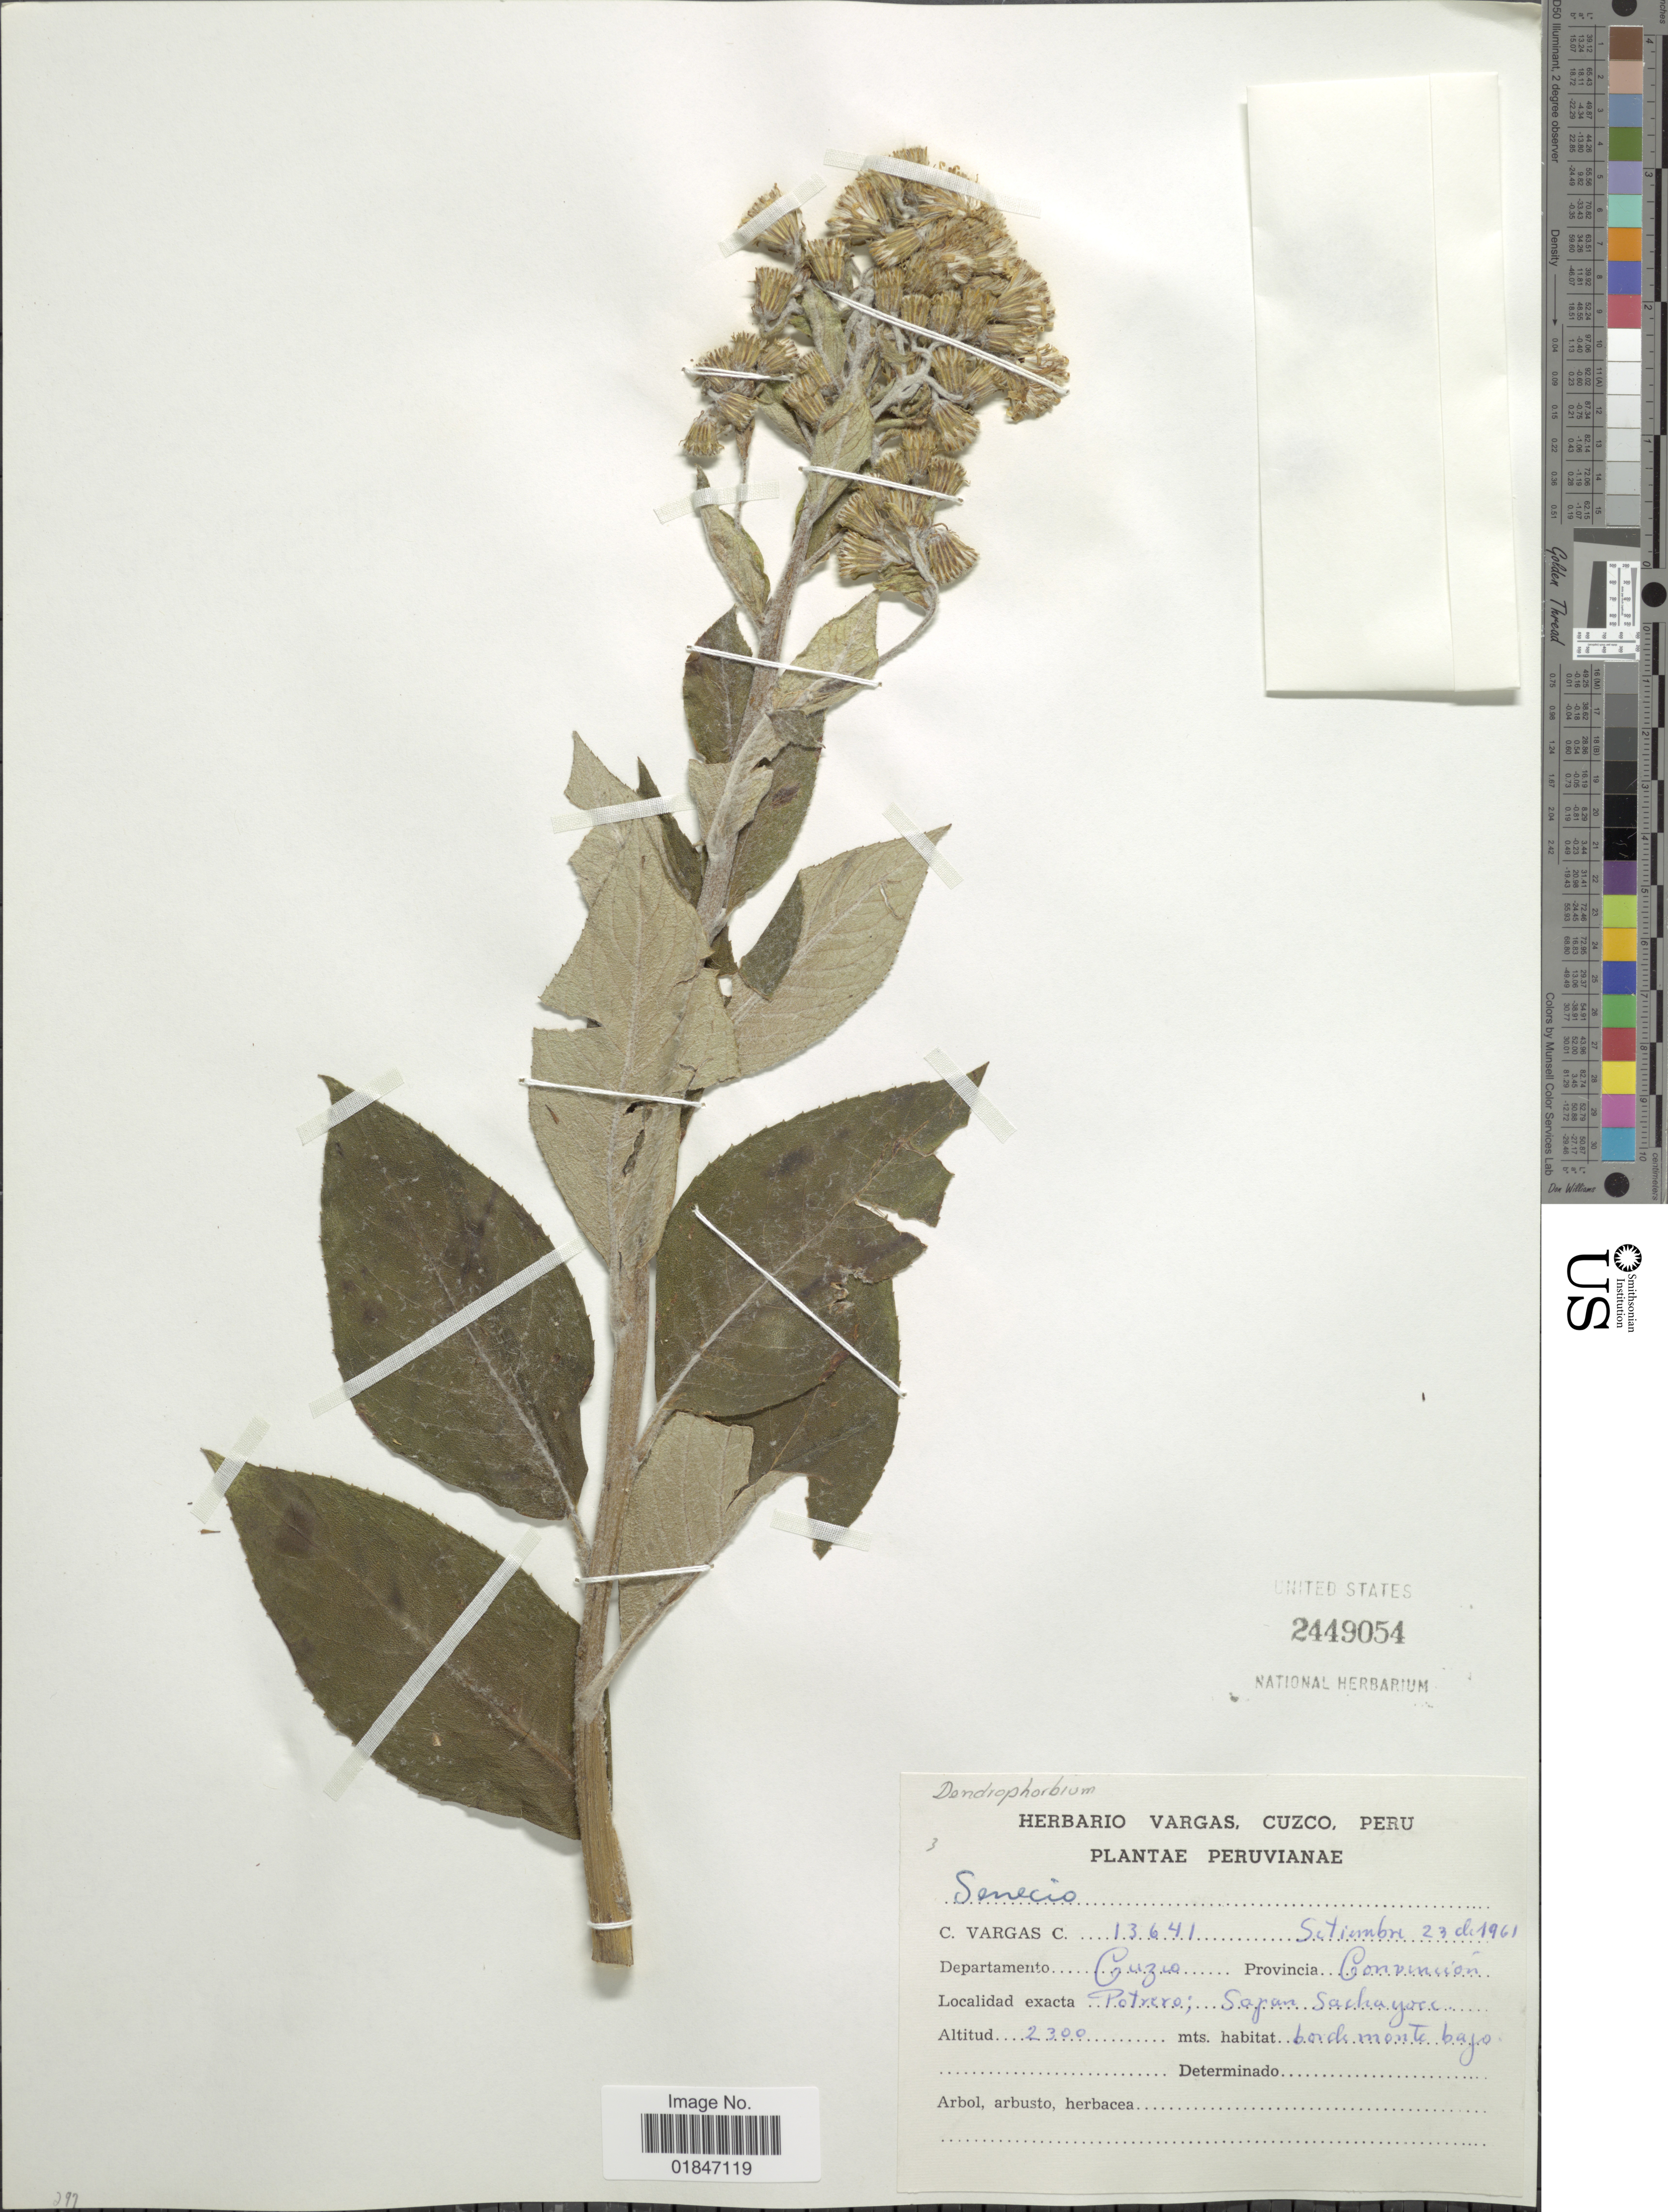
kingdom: Plantae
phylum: Tracheophyta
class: Magnoliopsida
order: Asterales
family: Asteraceae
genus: Dendrophorbium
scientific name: Dendrophorbium sp.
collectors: C. Vargas Calderón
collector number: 13641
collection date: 1961-09-23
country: Peru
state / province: Cusco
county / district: La Convención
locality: Potrero; Sapan Sachayocc.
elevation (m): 2300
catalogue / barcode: US 2449054